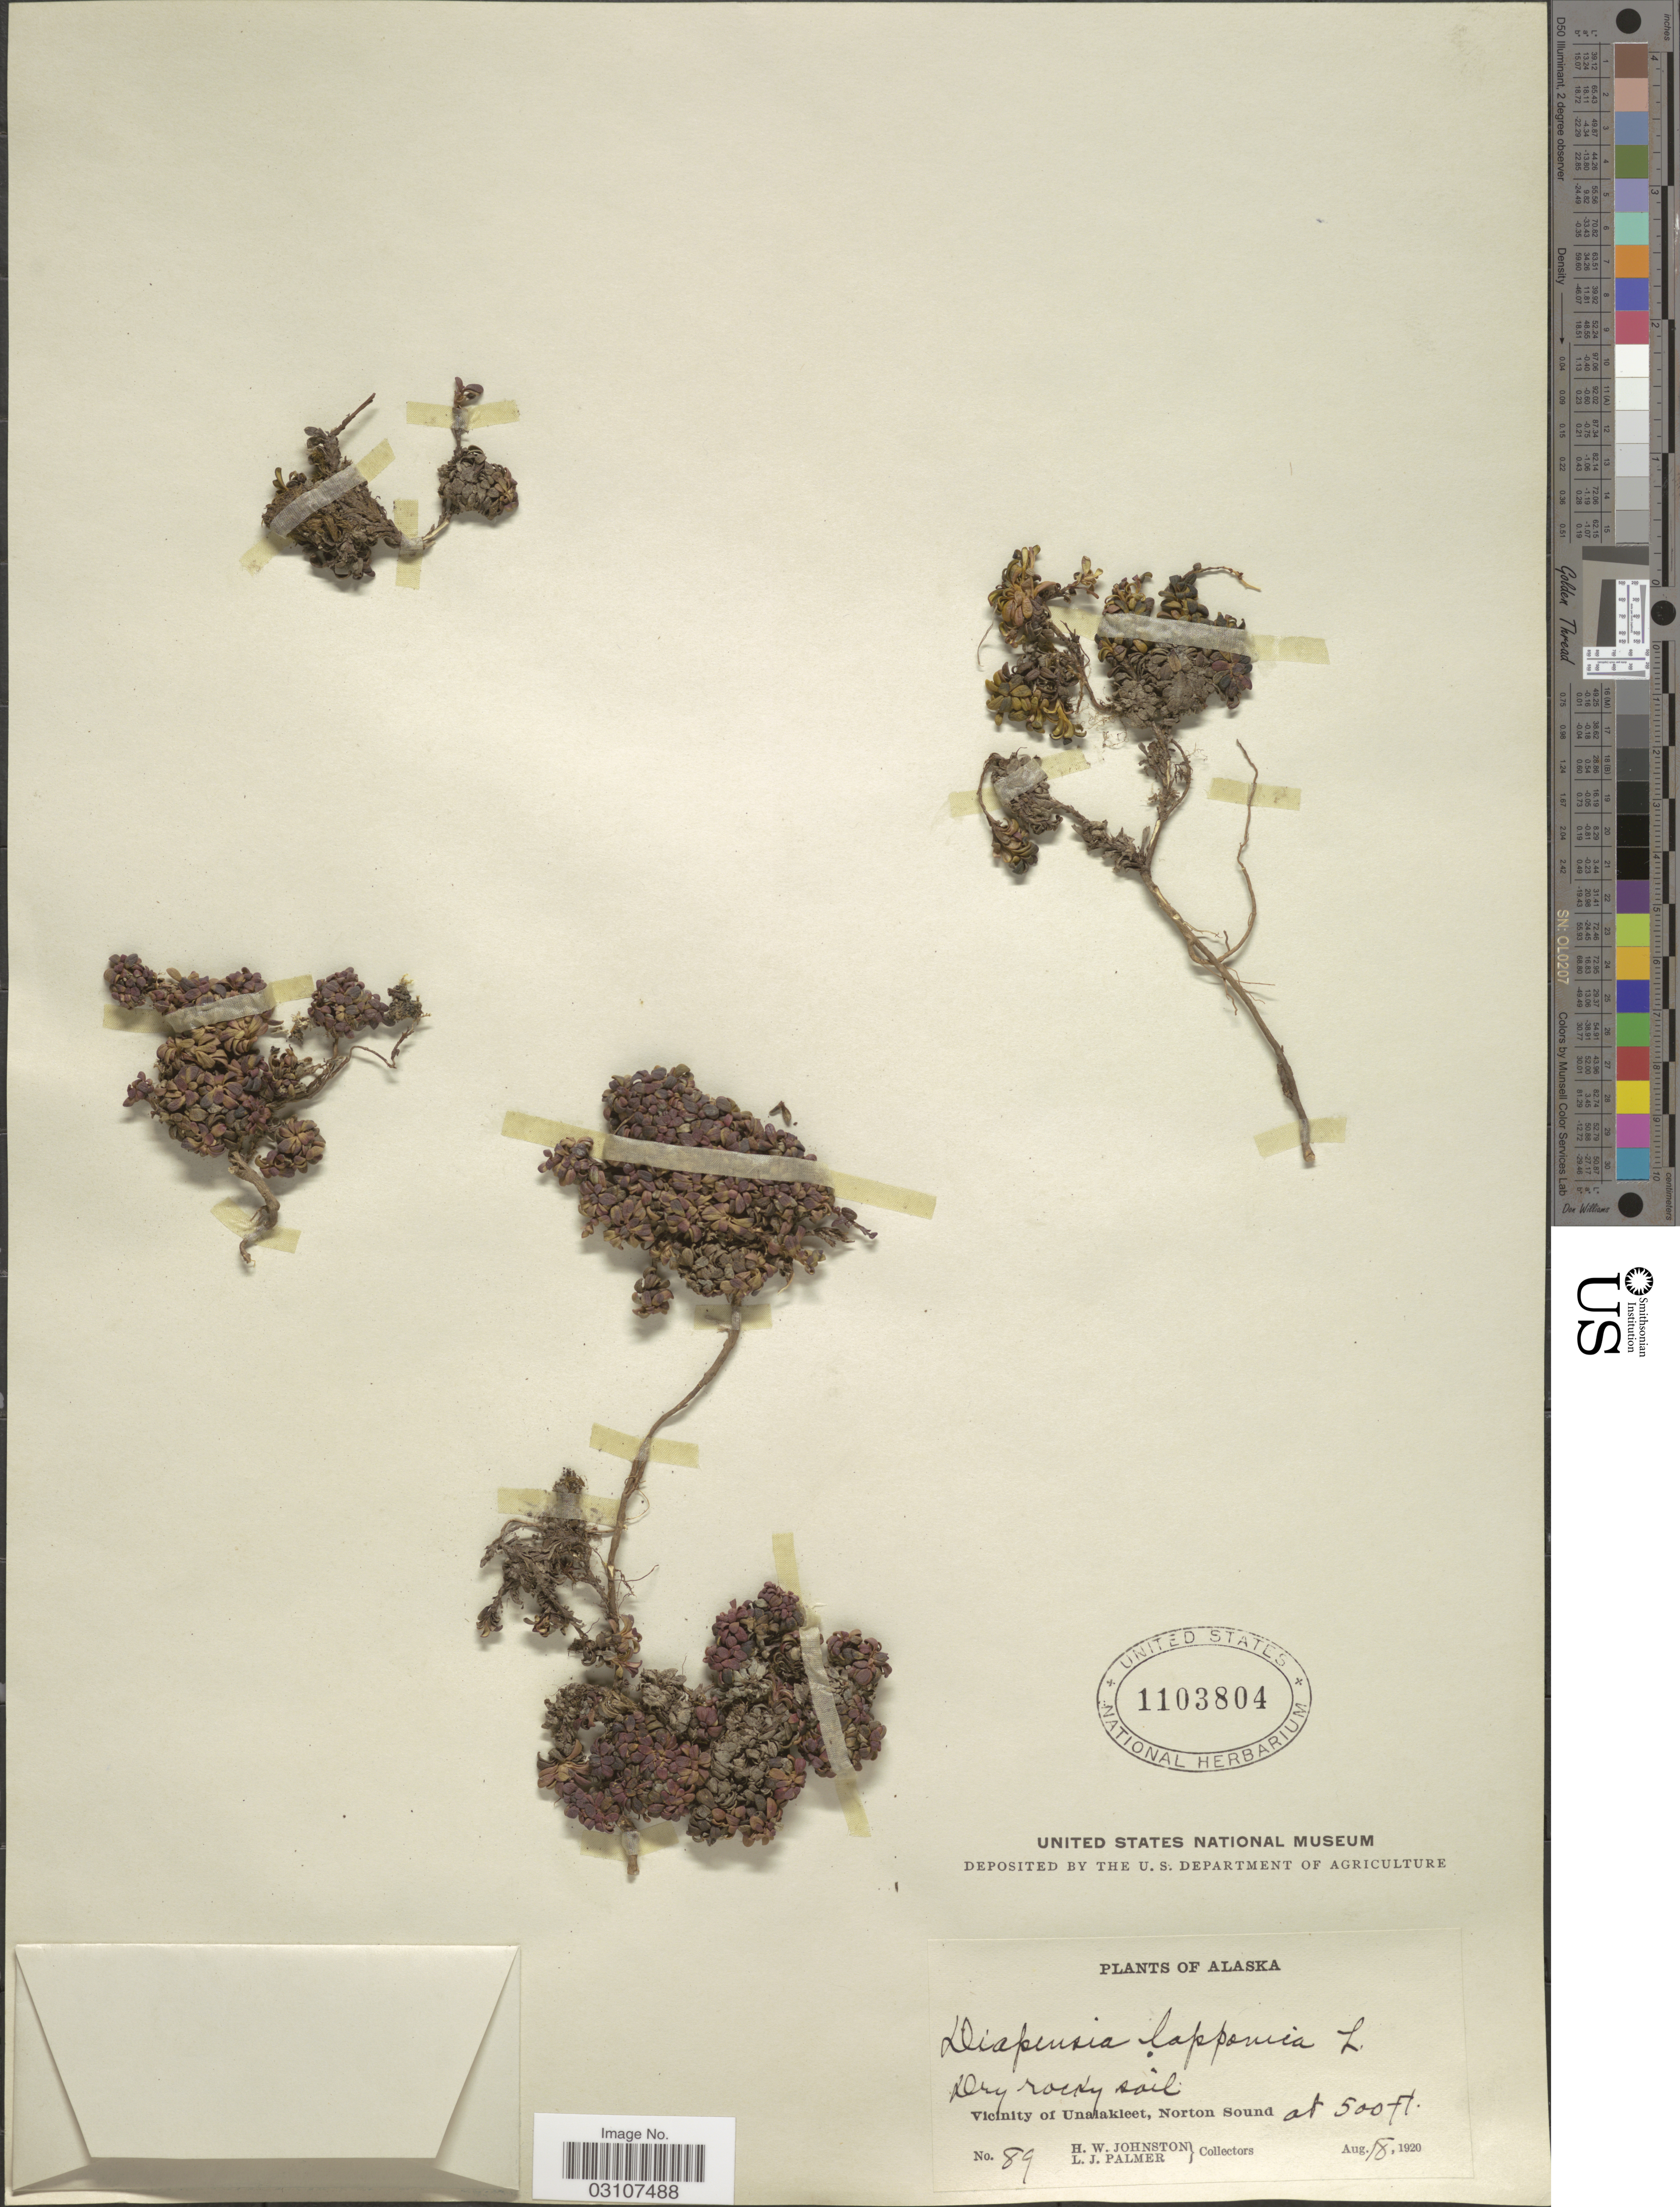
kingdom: Plantae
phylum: Tracheophyta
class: Magnoliopsida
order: Ericales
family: Diapensiaceae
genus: Diapensia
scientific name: Diapensia lapponica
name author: L.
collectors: H. W. Johnston & L. J. Palmer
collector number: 89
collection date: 1920-08-18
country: United States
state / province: Alaska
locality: Vicinity of Unalakleet, Norton Sound.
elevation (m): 152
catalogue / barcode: US 1103804